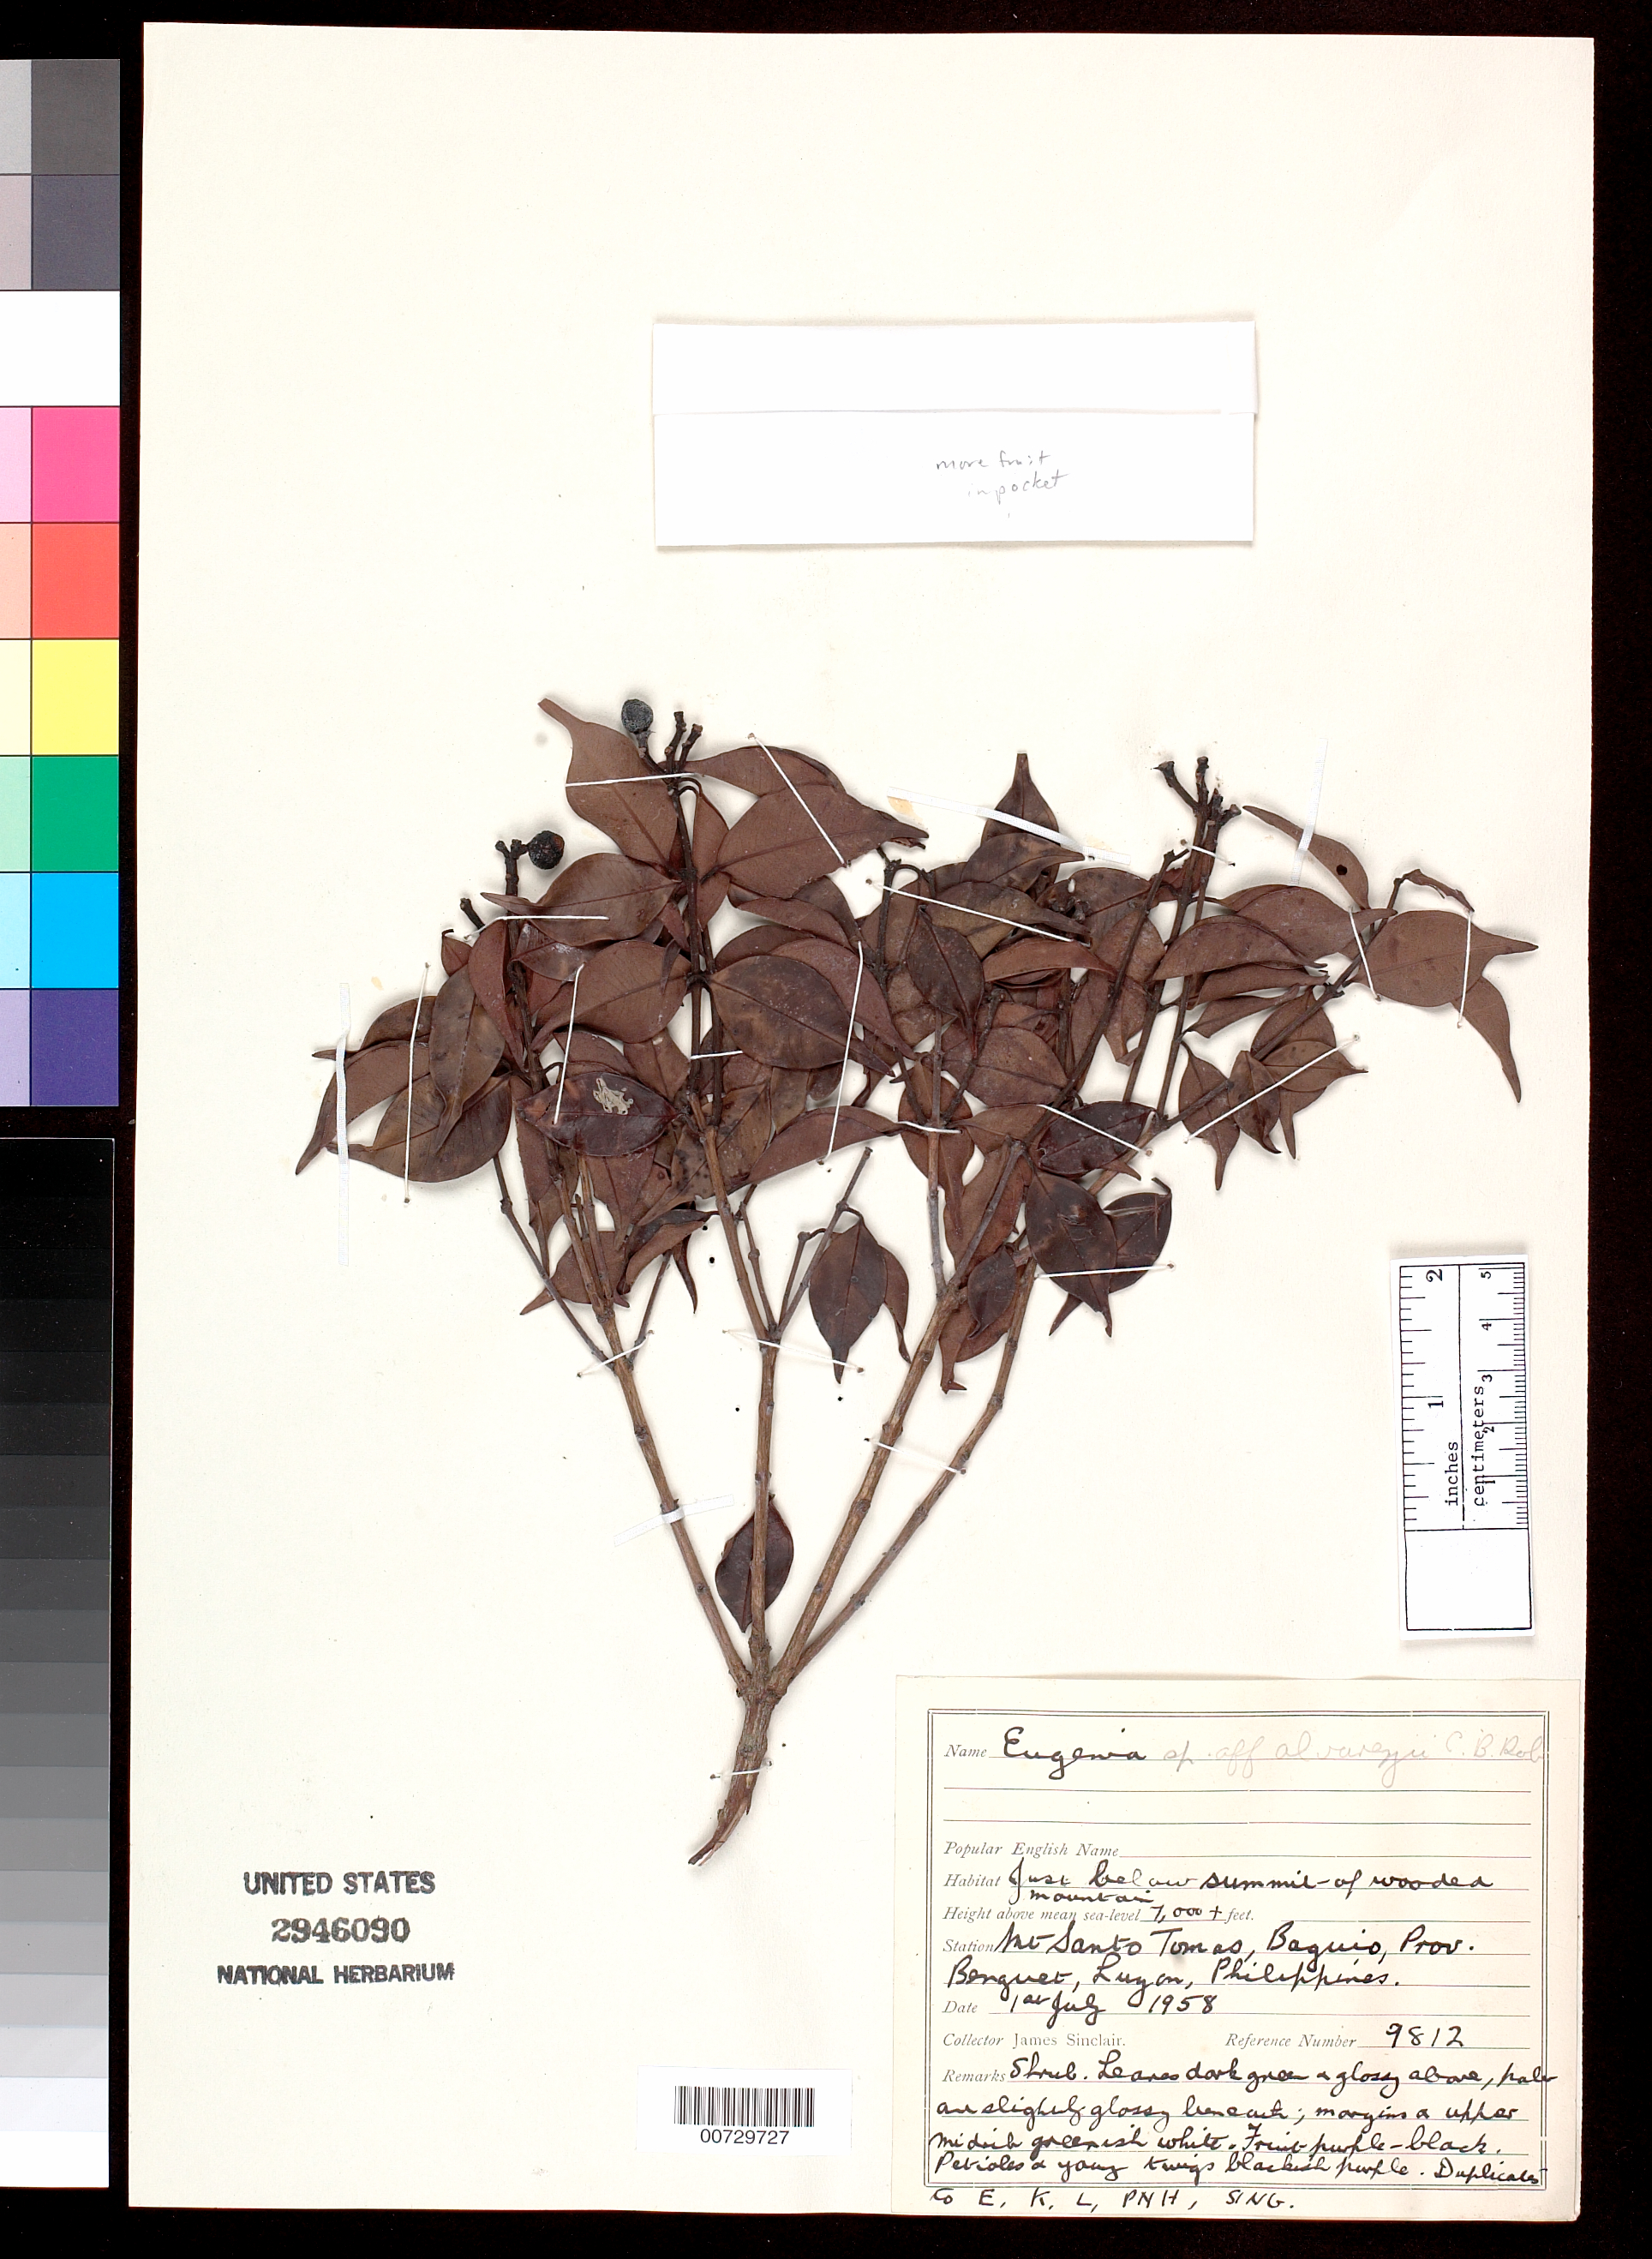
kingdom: Plantae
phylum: Tracheophyta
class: Magnoliopsida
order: Myrtales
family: Myrtaceae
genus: Syzygium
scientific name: Syzygium sp.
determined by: Strong, Mark T., (BOT), Smithsonian Institution - National Museum of Natural History (UNITED STATES)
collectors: J. Sinclair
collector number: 9812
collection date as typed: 01 jul 1958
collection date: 1958-07-01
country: Philippines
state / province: Cordillera (Administrative Region)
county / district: Benguet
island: Luzon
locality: Mt. Santo Tomas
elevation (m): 2134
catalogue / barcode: US 2946090